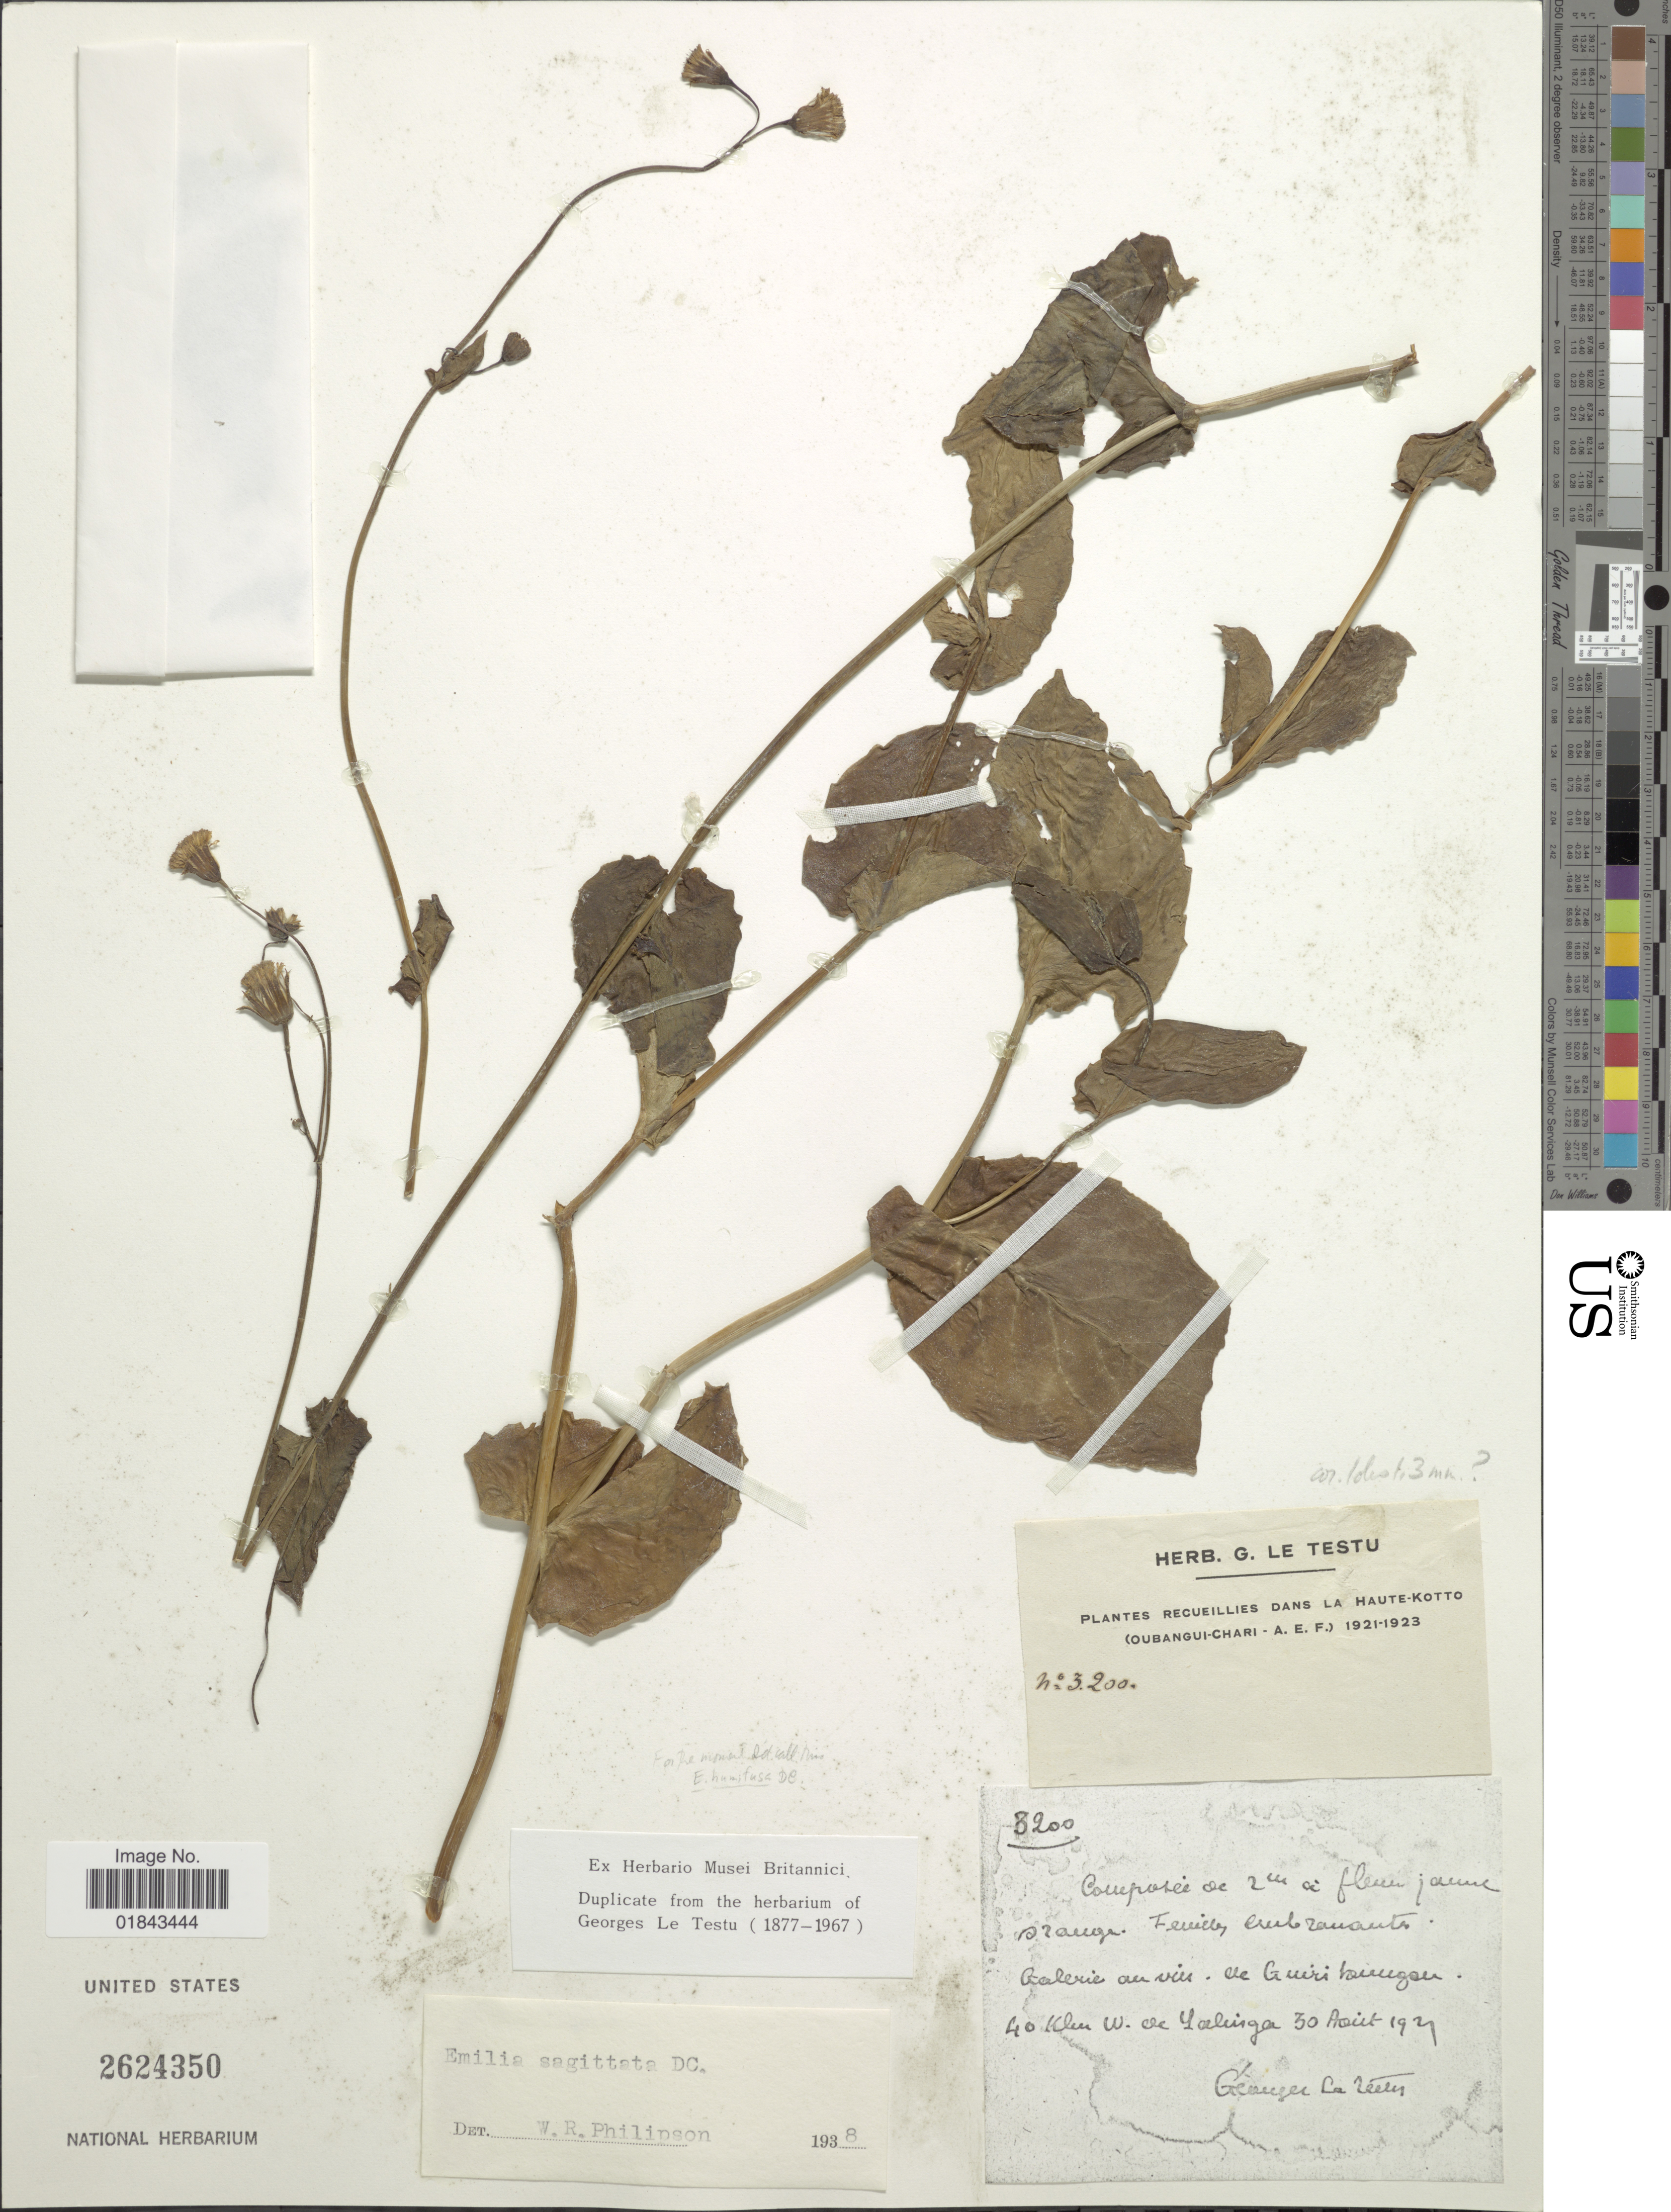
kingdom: Plantae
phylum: Tracheophyta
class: Magnoliopsida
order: Asterales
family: Asteraceae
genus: Emilia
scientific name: Emilia coccinea (Sims) Sweet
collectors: G. Le Testu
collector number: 3200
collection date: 1921-08-30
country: Central African Republic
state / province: Haute-Kotto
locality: Galerie au vus, de Guiri bouzou, 40 Km. W. de Yalinga.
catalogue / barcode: US 2624350